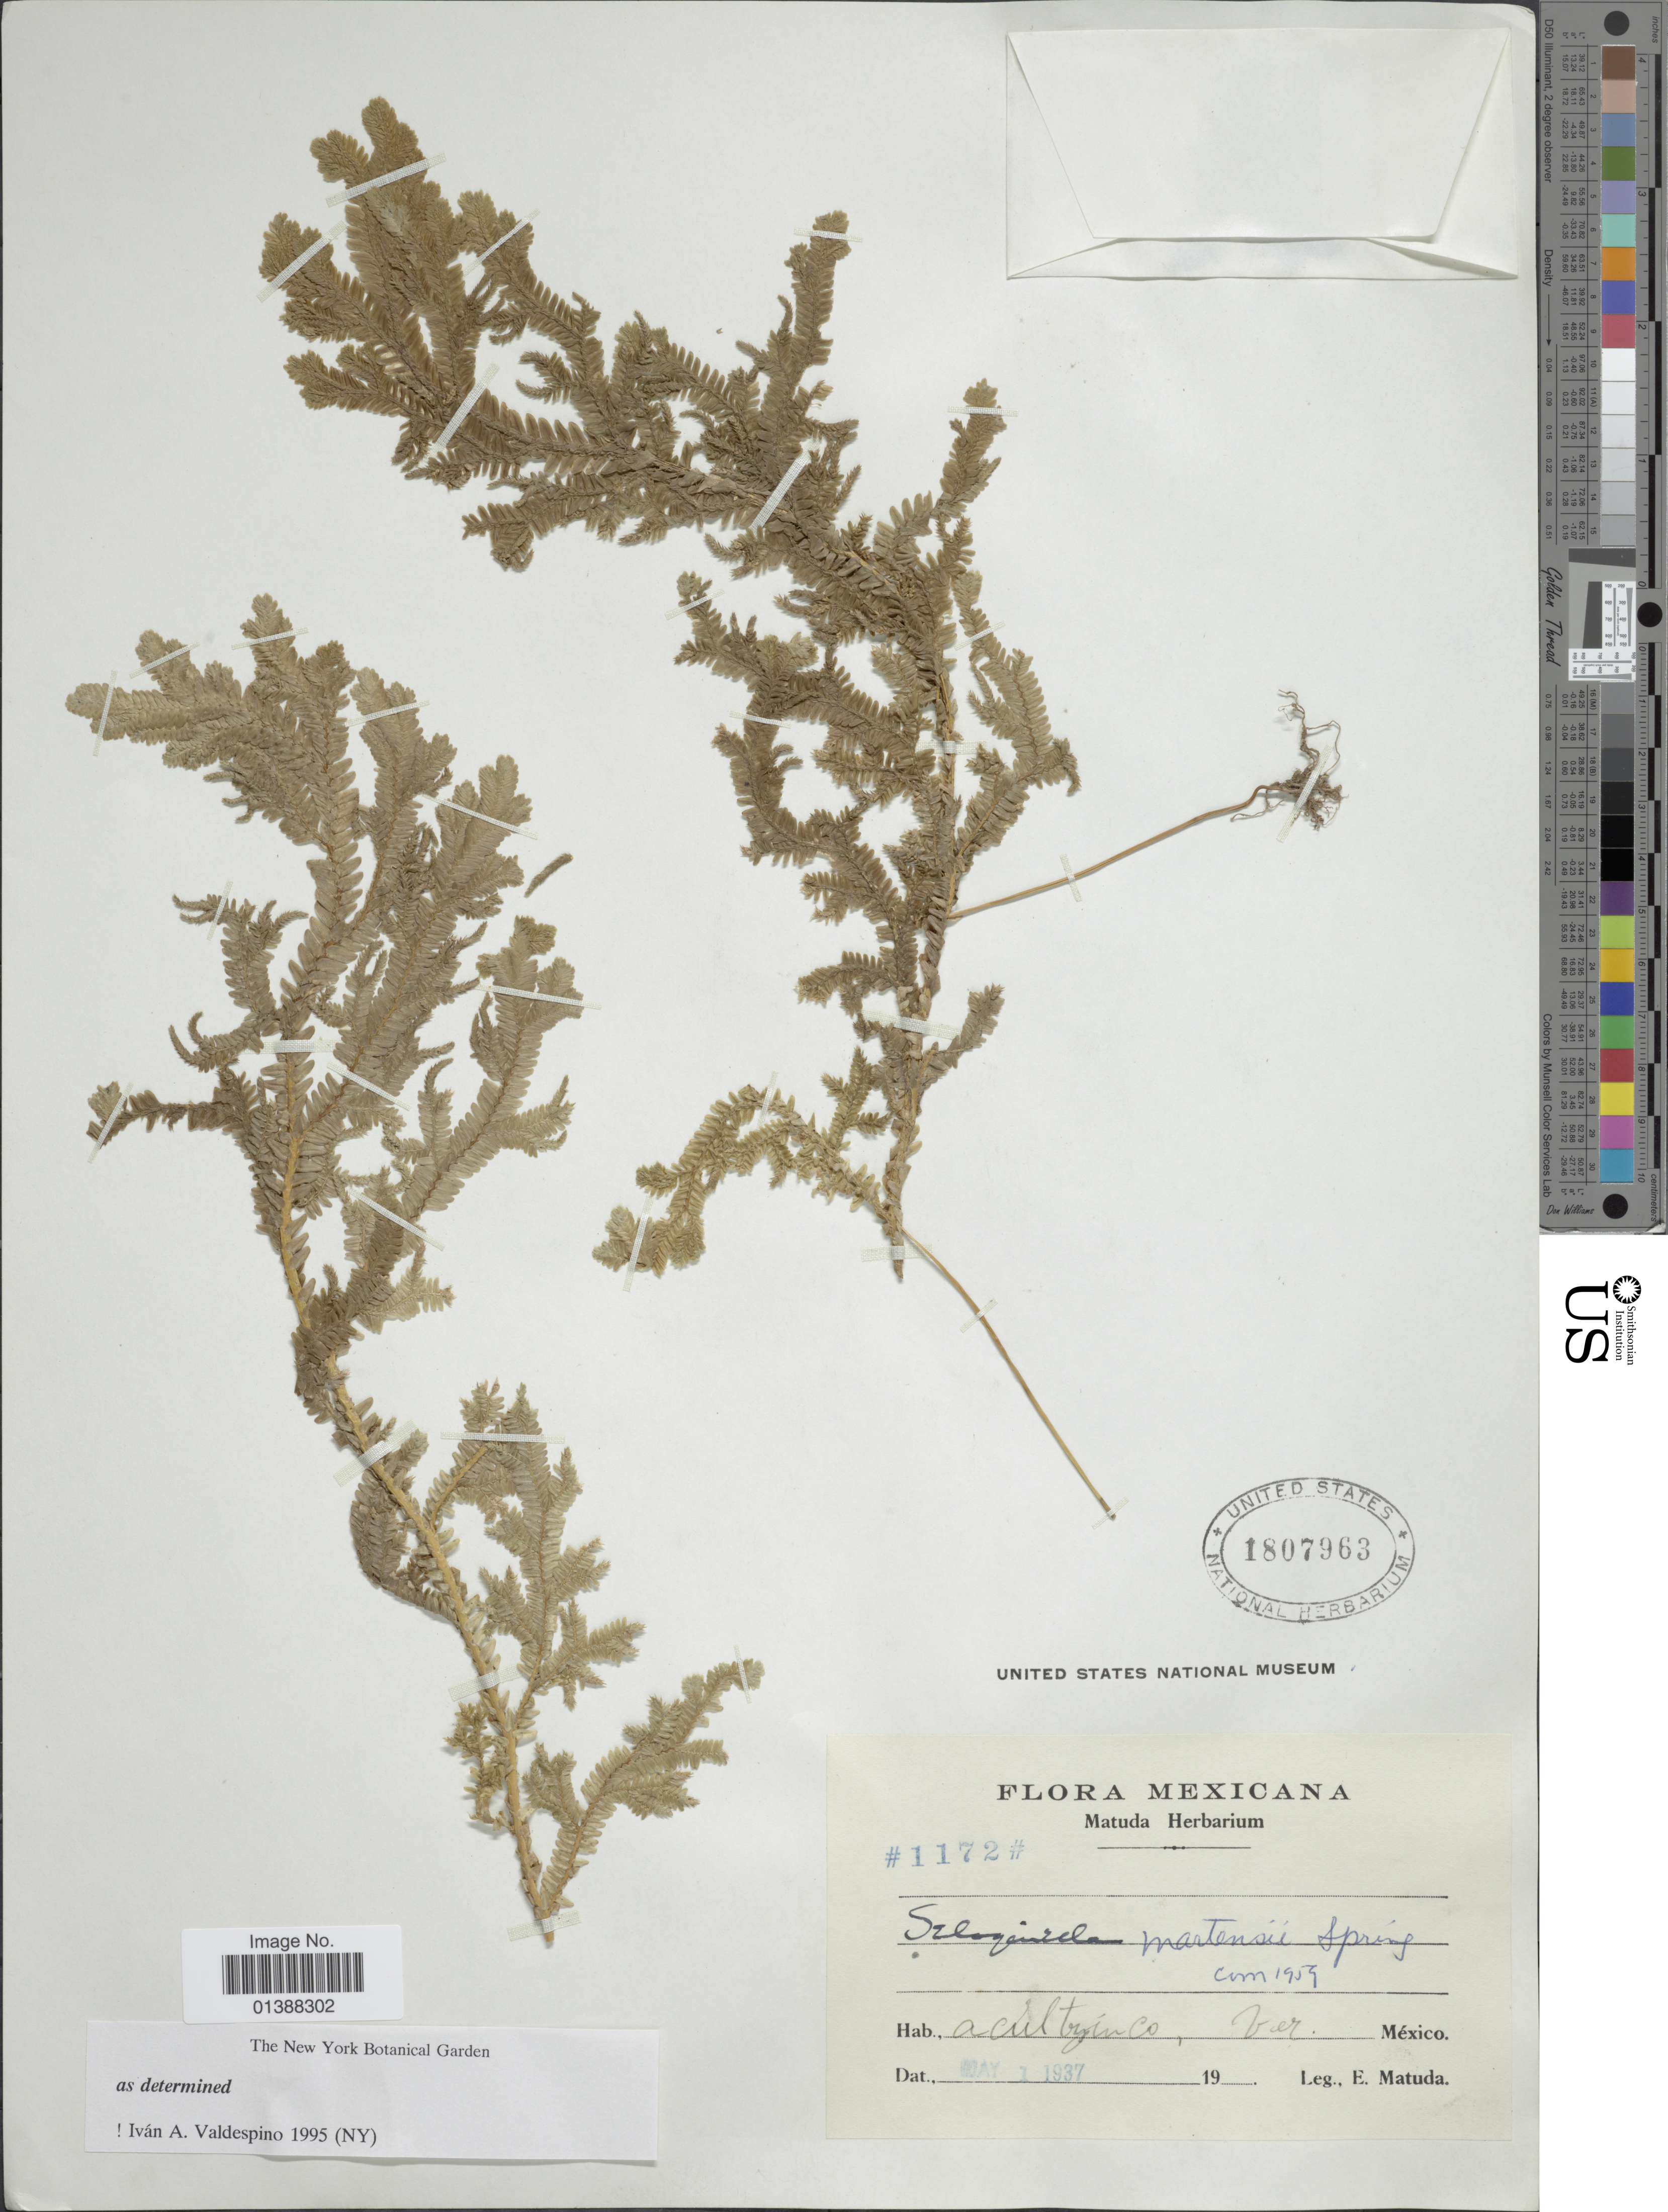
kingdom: Plantae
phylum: Tracheophyta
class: Lycopodiopsida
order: Selaginellales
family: Selaginellaceae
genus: Selaginella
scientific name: Selaginella martensii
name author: Spring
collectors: E. Matuda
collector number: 1172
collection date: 1937-05-01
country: Mexico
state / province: Veracruz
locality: Acultzingo, Ver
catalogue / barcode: US 1807963